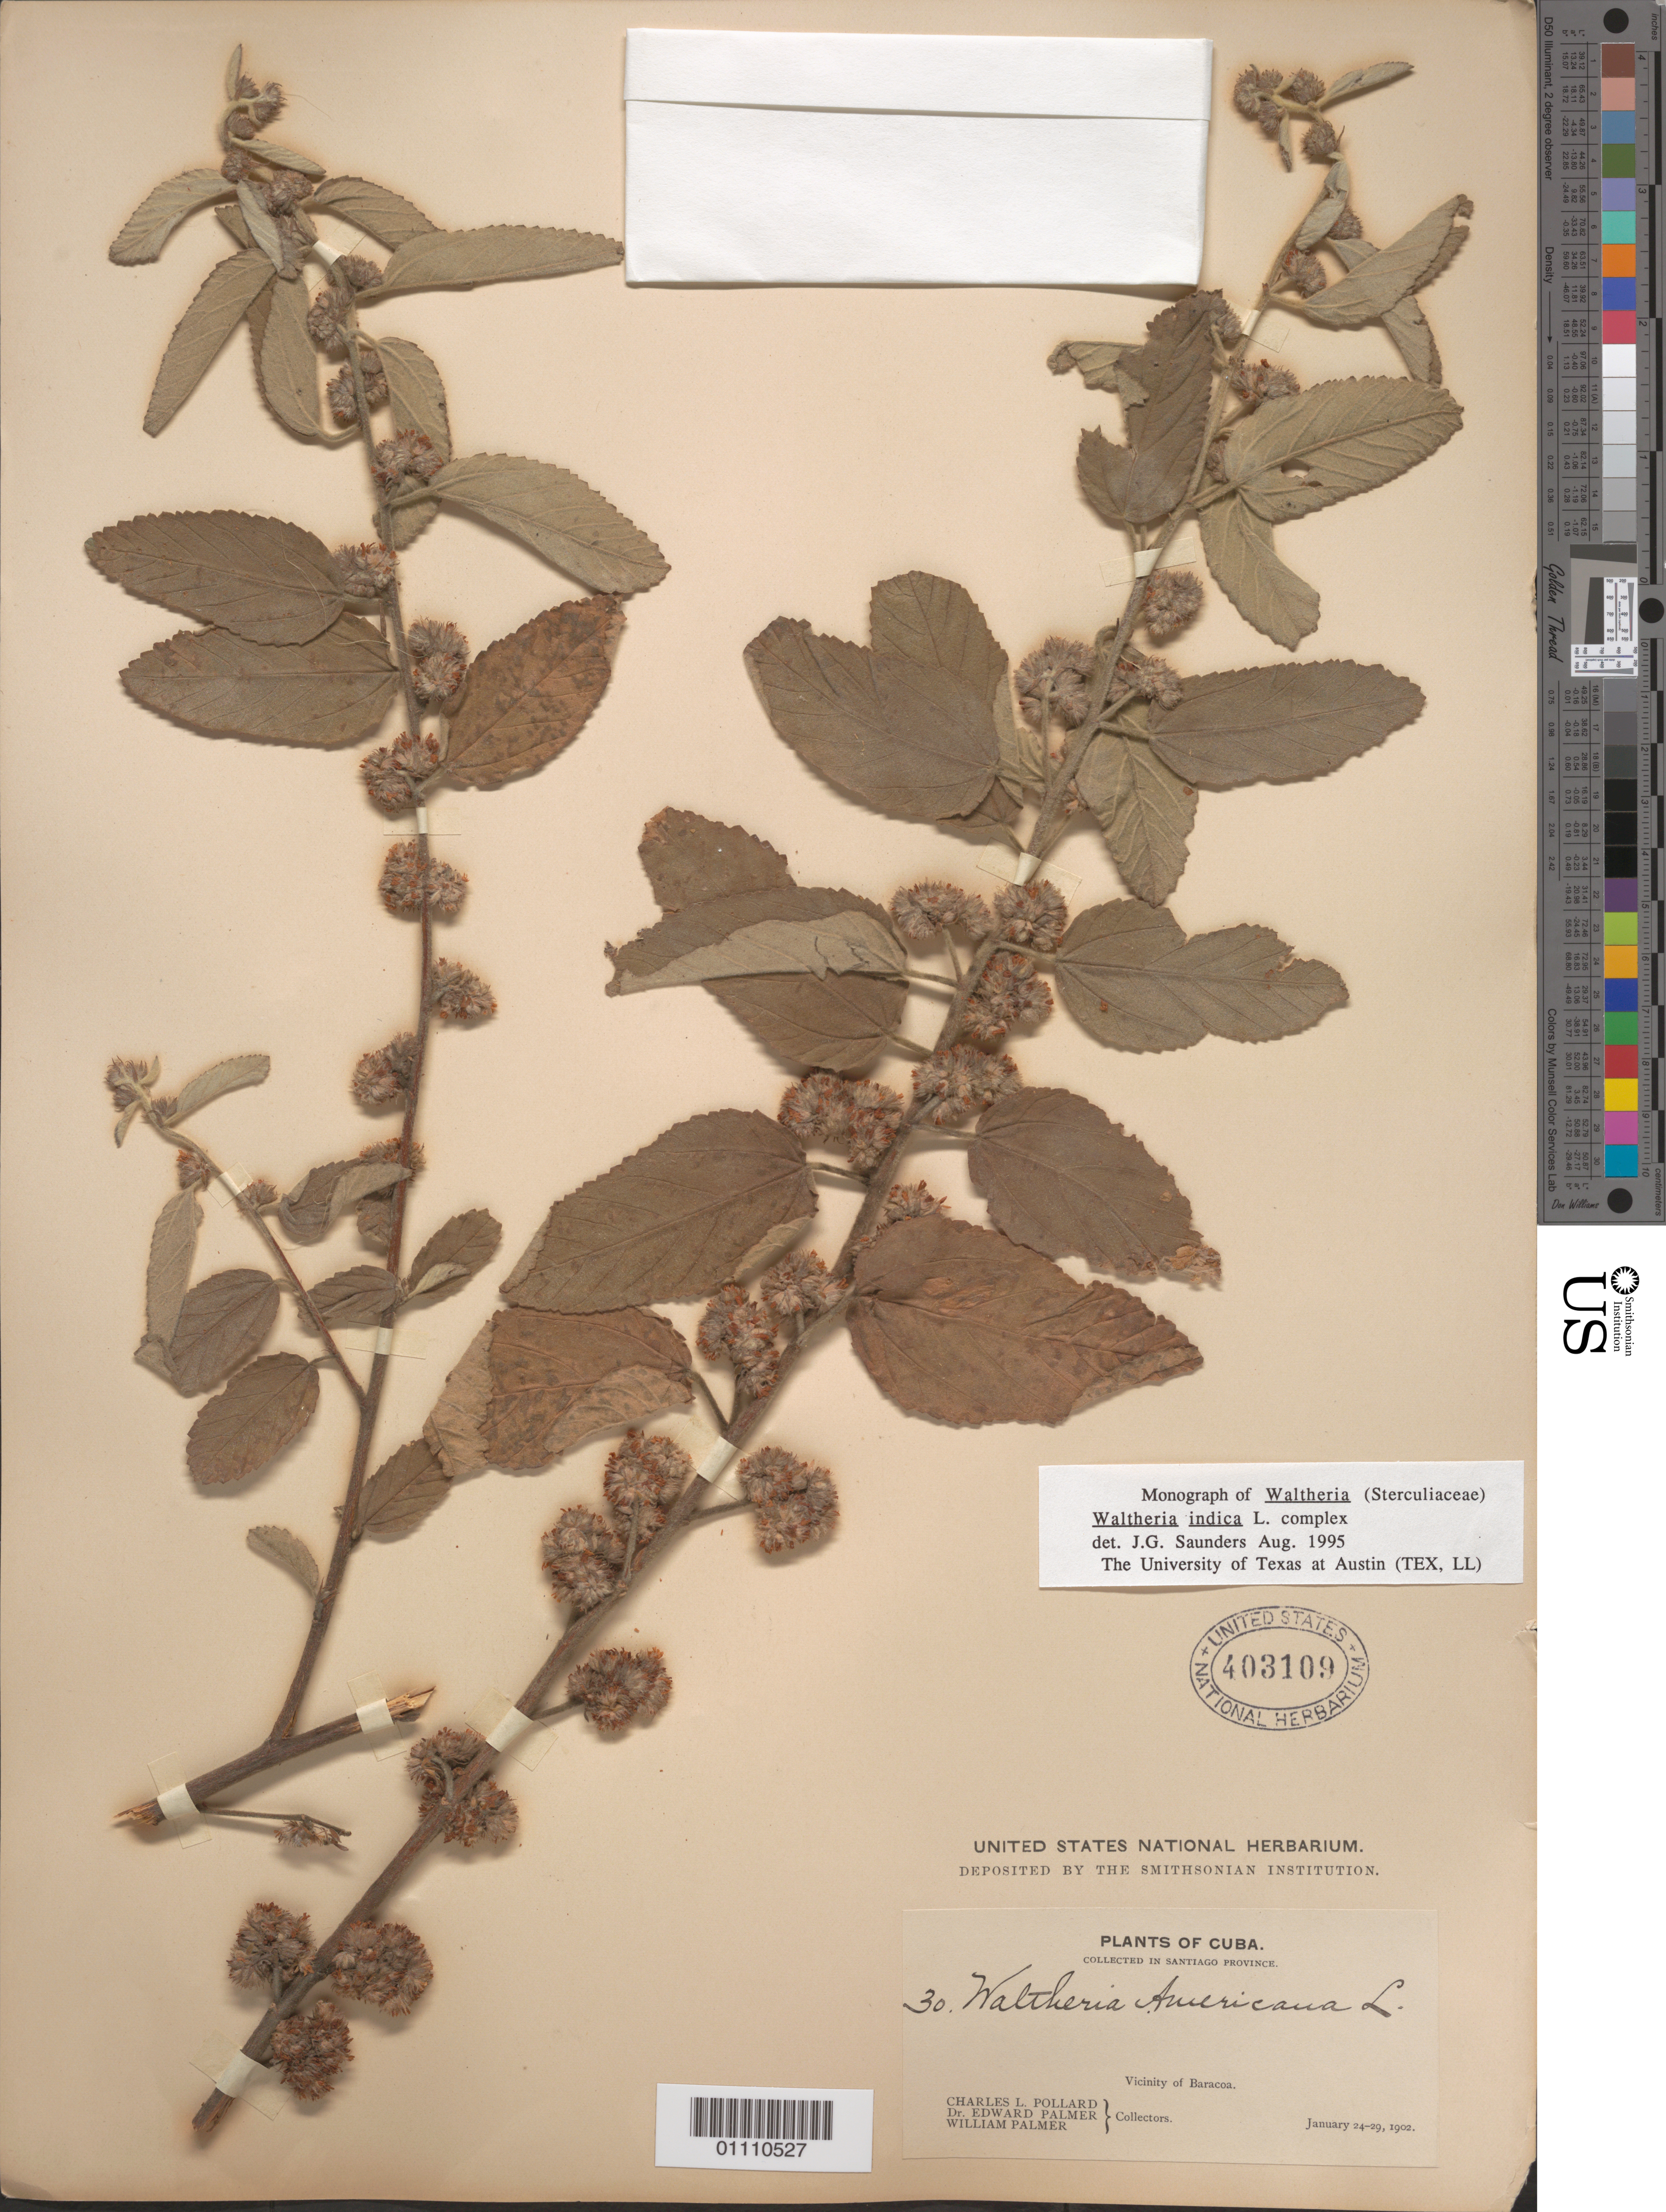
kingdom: Plantae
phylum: Tracheophyta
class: Magnoliopsida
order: Malvales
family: Malvaceae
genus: Waltheria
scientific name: Waltheria indica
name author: L.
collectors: C. L. Pollard, E. Palmer & W. Palmer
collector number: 30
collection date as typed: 24 Jan 1902 to 29 Jan 1902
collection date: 1902-01-24/1902-01-29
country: Cuba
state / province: Guantánamo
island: Cuba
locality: Vicinity of Baracoa, Santiago Province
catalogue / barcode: US 403109